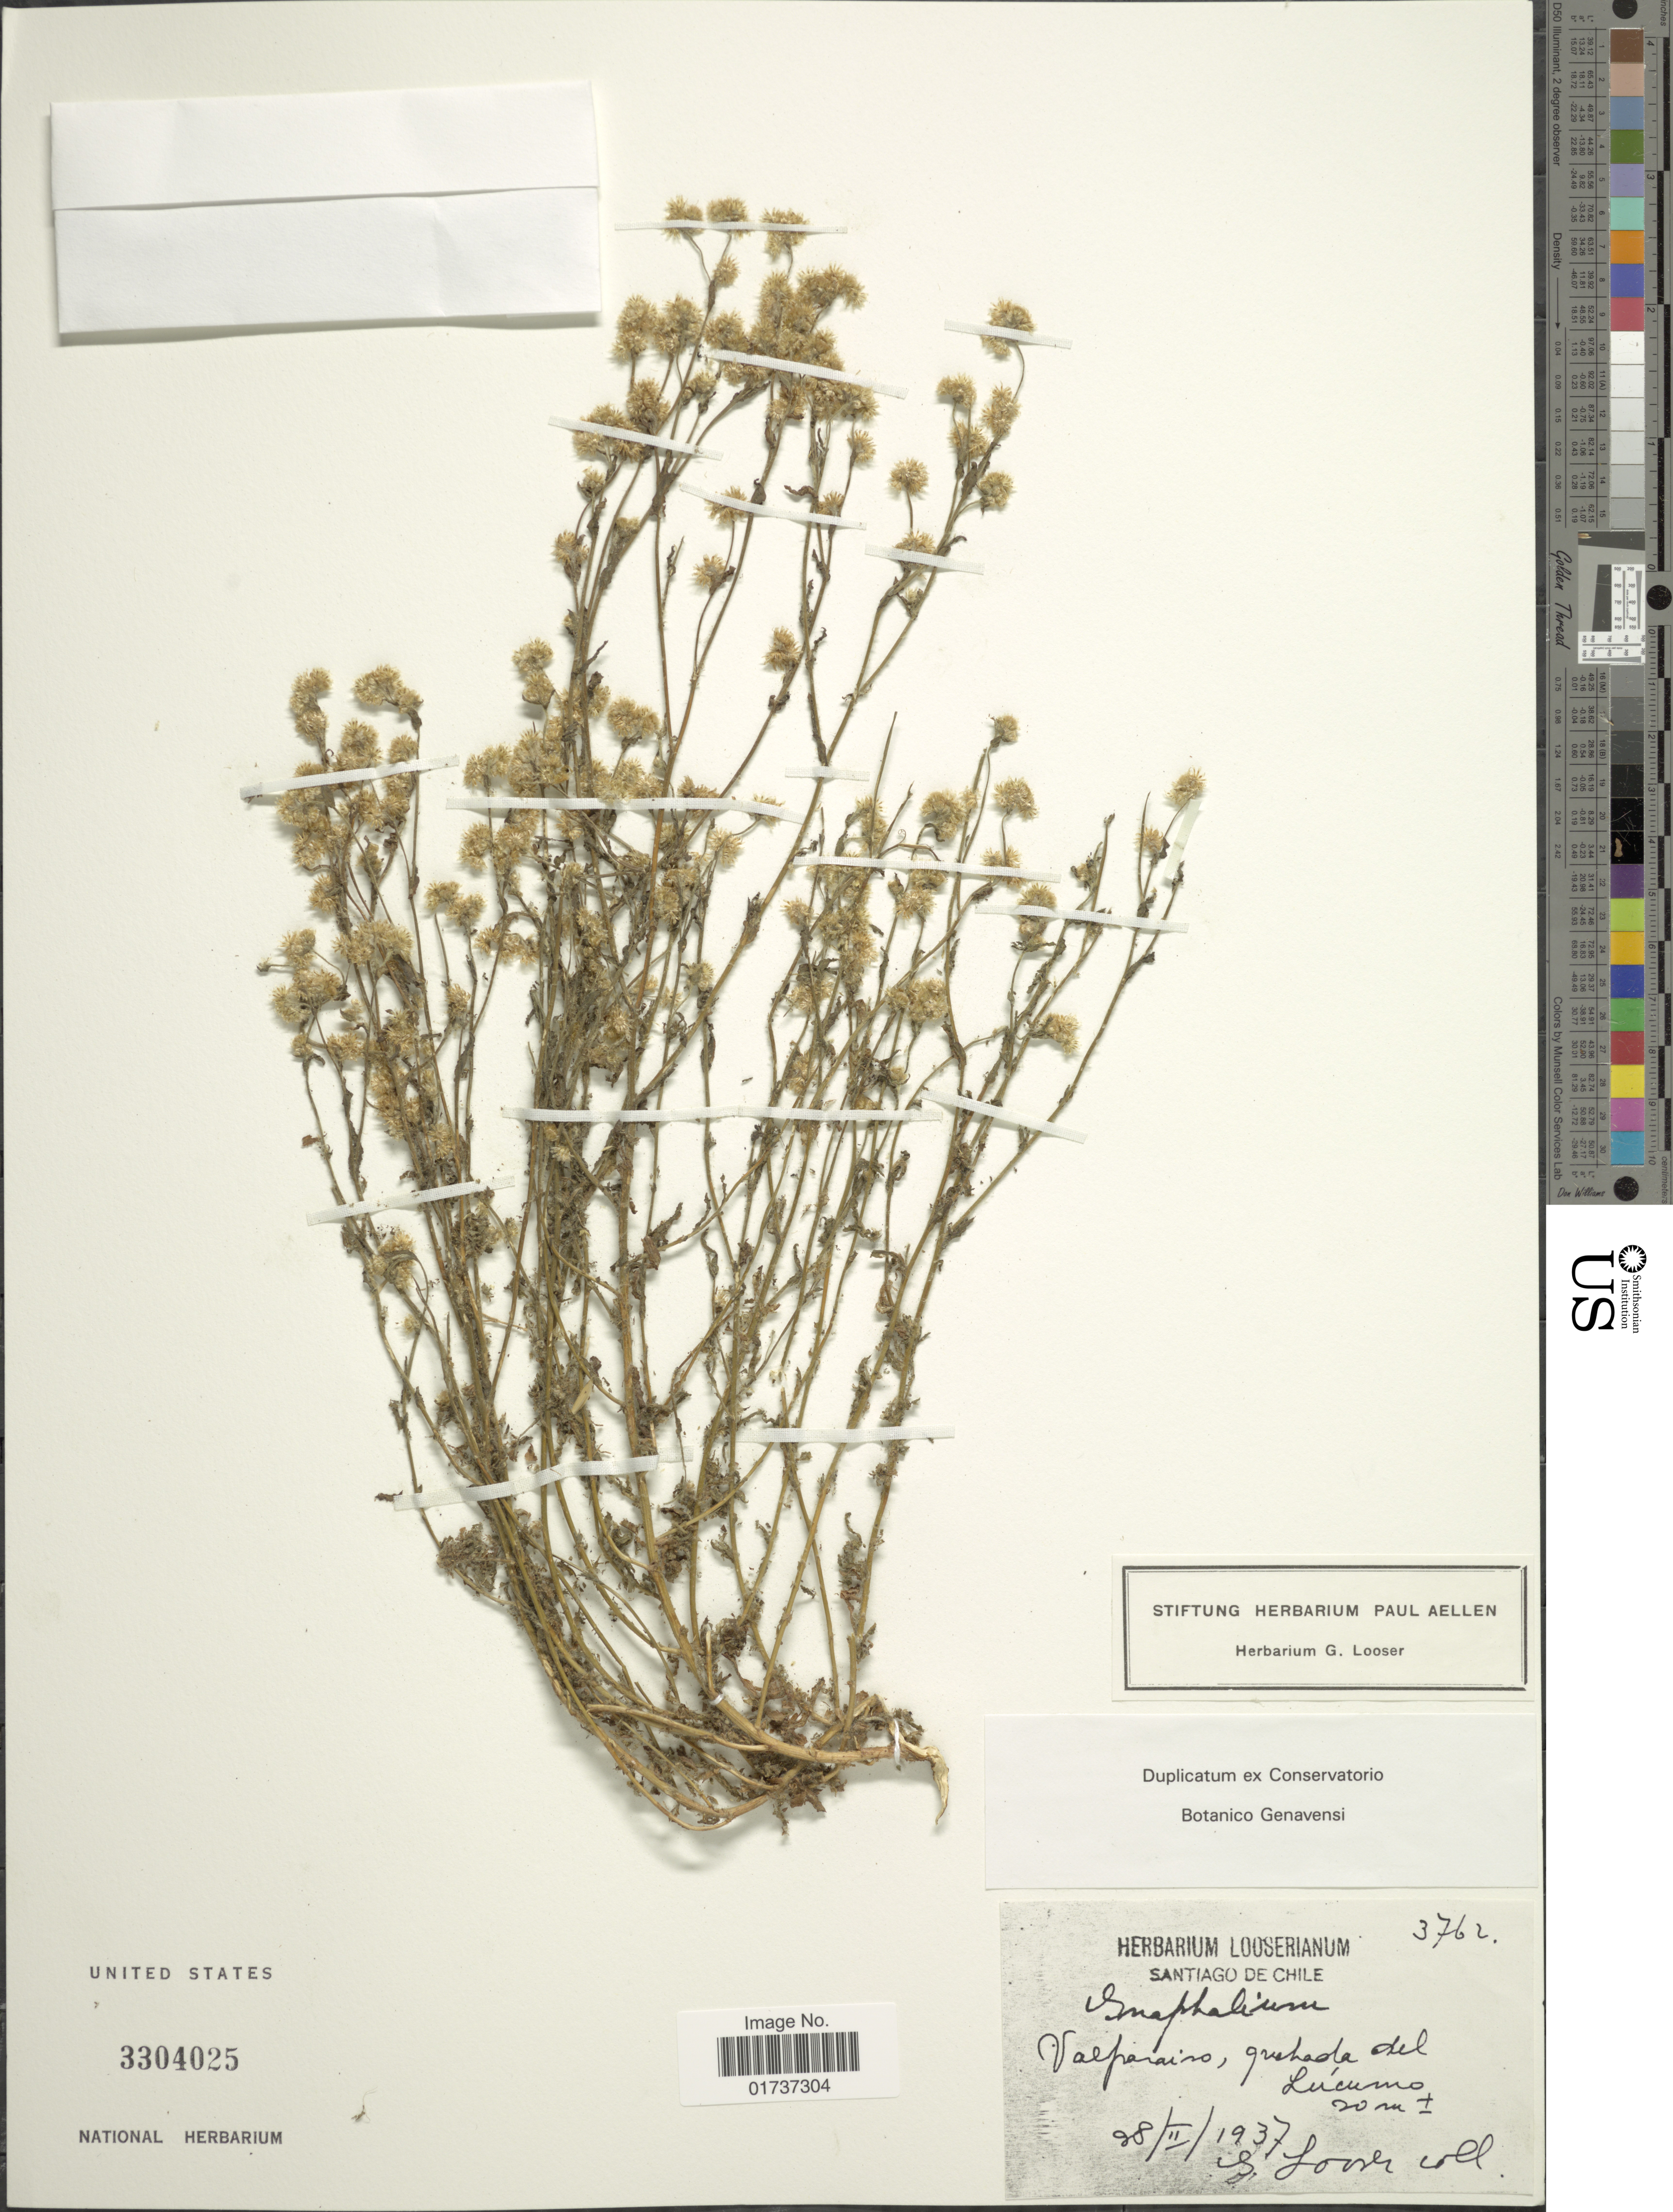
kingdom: Plantae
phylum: Tracheophyta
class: Magnoliopsida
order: Asterales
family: Asteraceae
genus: Gnaphalium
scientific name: Gnaphalium sp.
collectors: G. Looser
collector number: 3762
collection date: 1937-02-28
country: Chile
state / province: Valparaíso (V)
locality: Quebrada del Lúcumo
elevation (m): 20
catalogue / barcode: US 3304025